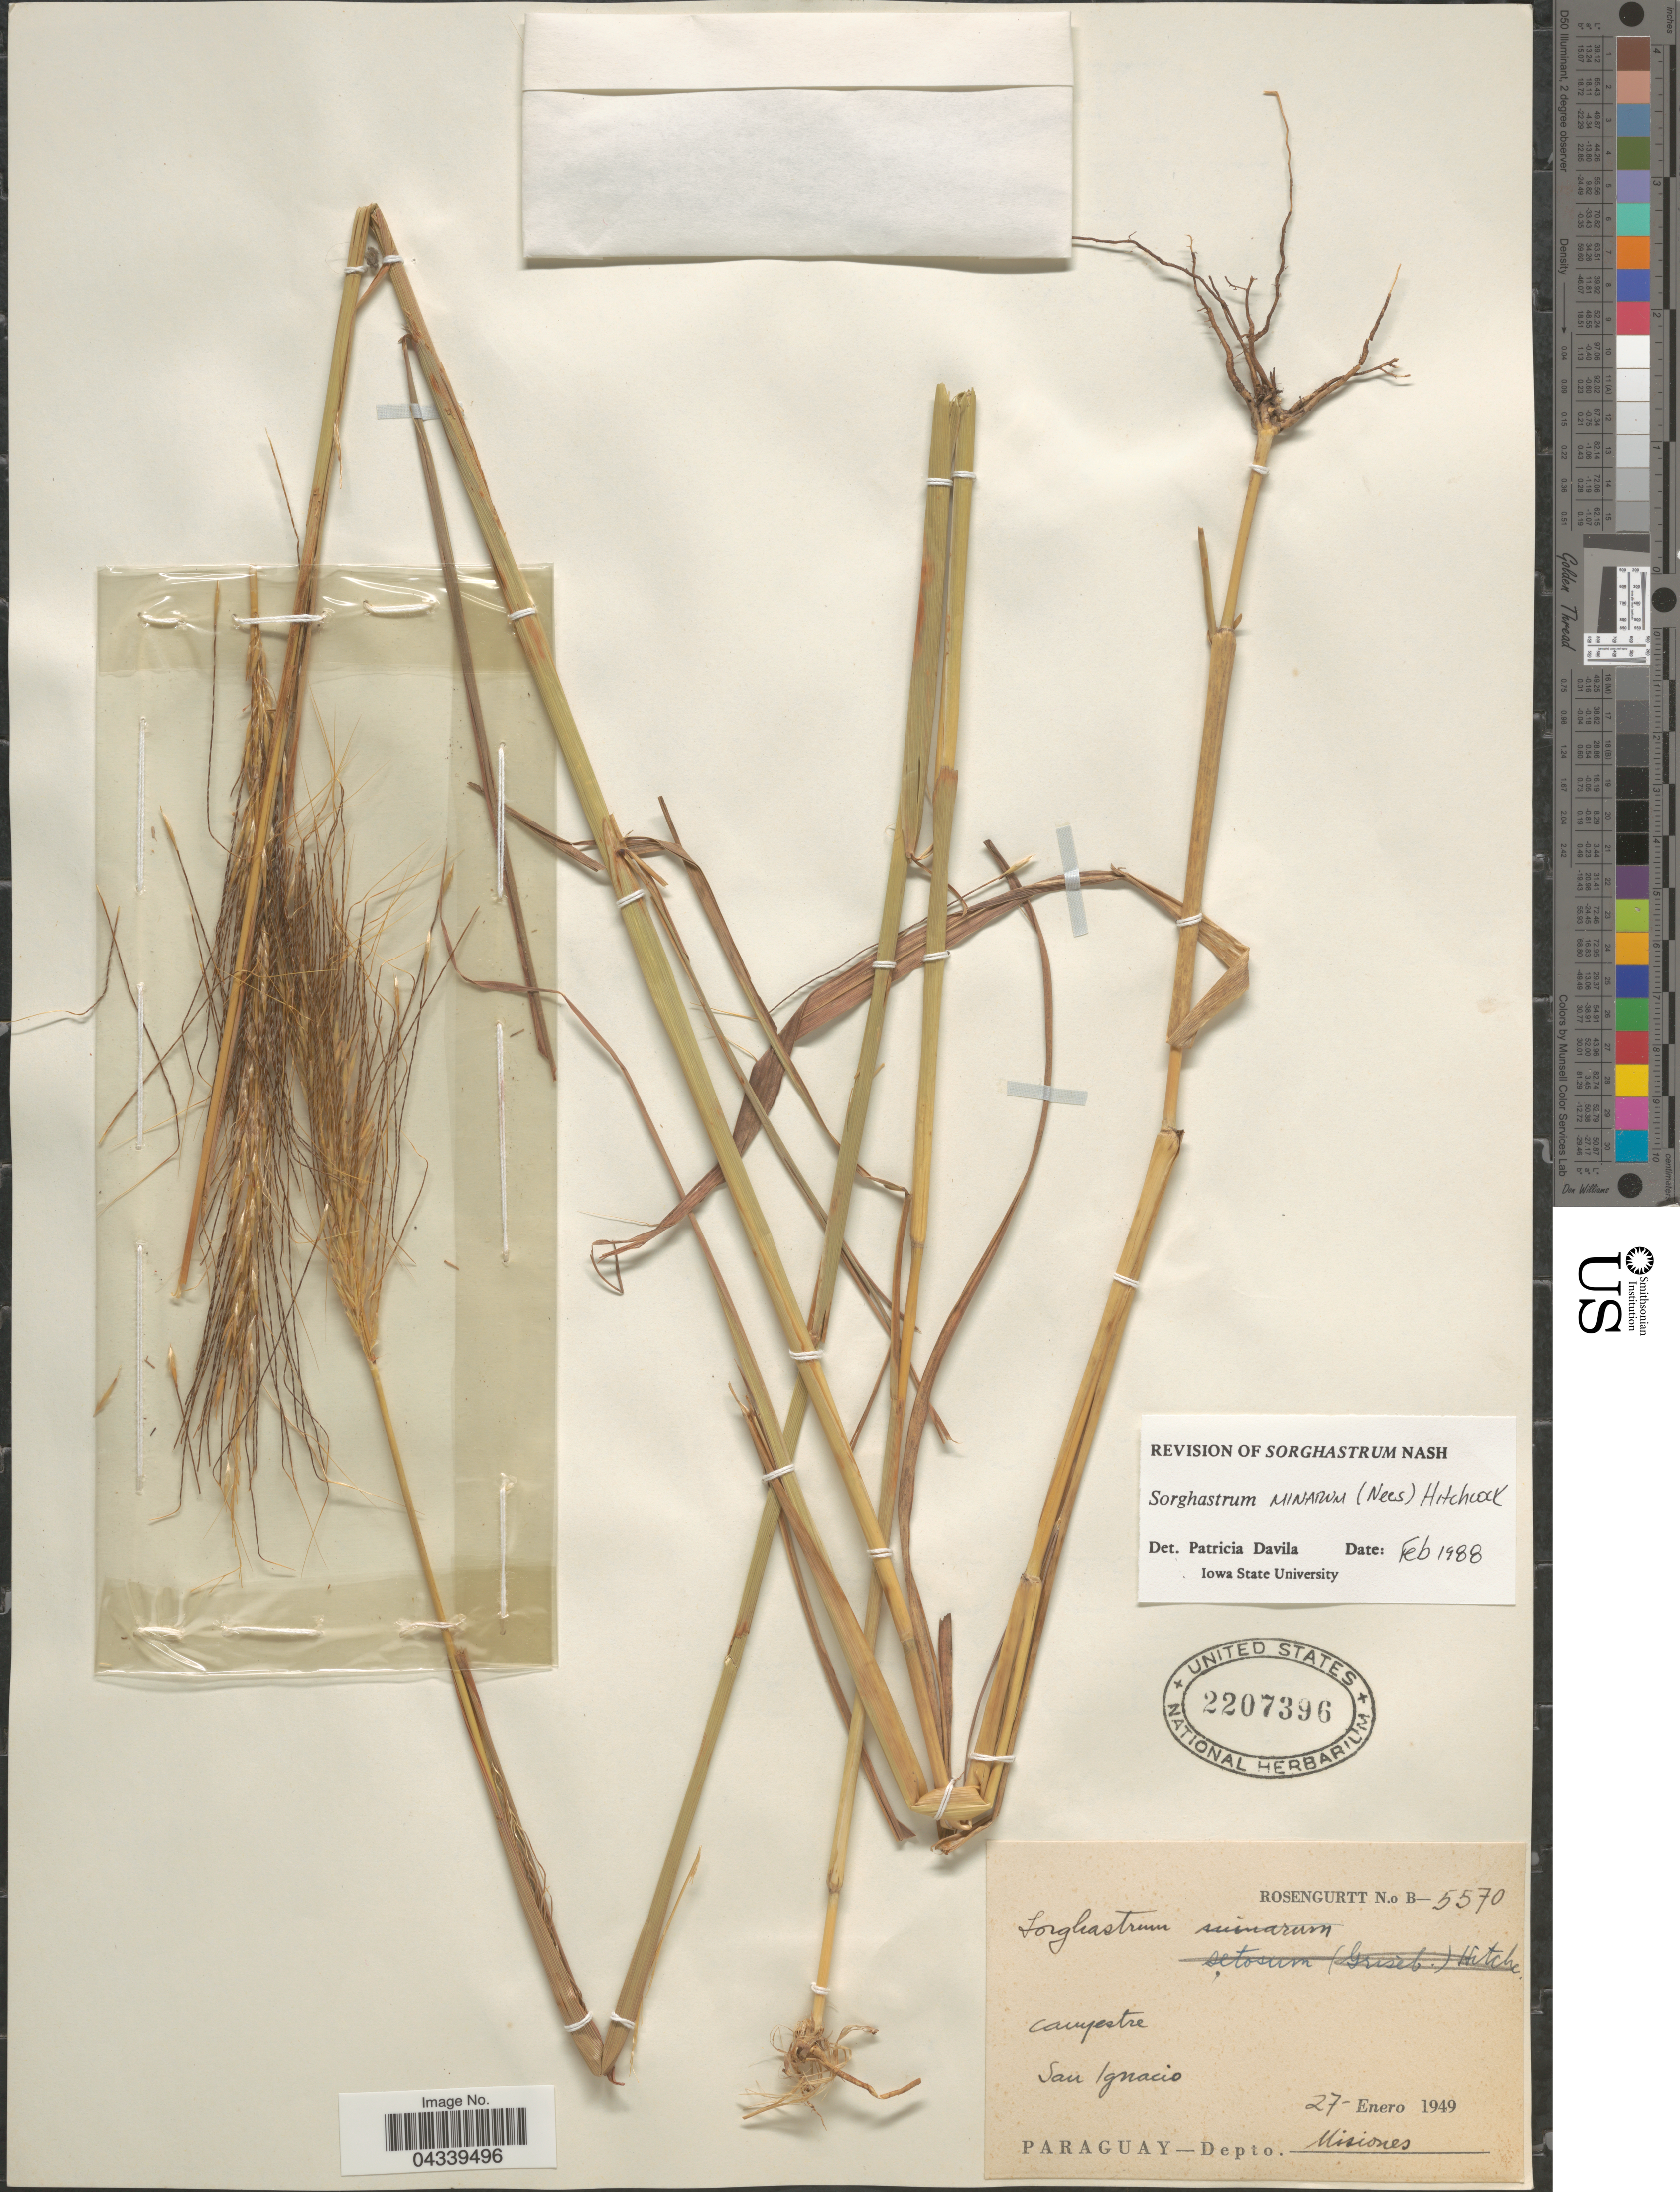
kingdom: Plantae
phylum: Tracheophyta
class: Liliopsida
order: Poales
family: Poaceae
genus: Sorghastrum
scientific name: Sorghastrum minarum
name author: (Nees) Hitchc.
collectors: Rosengurtt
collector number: B-5570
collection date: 1949-01-27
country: Paraguay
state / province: Misiones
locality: Campestre. San Ignacio. Depto. Misiones.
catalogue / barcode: US 2207396